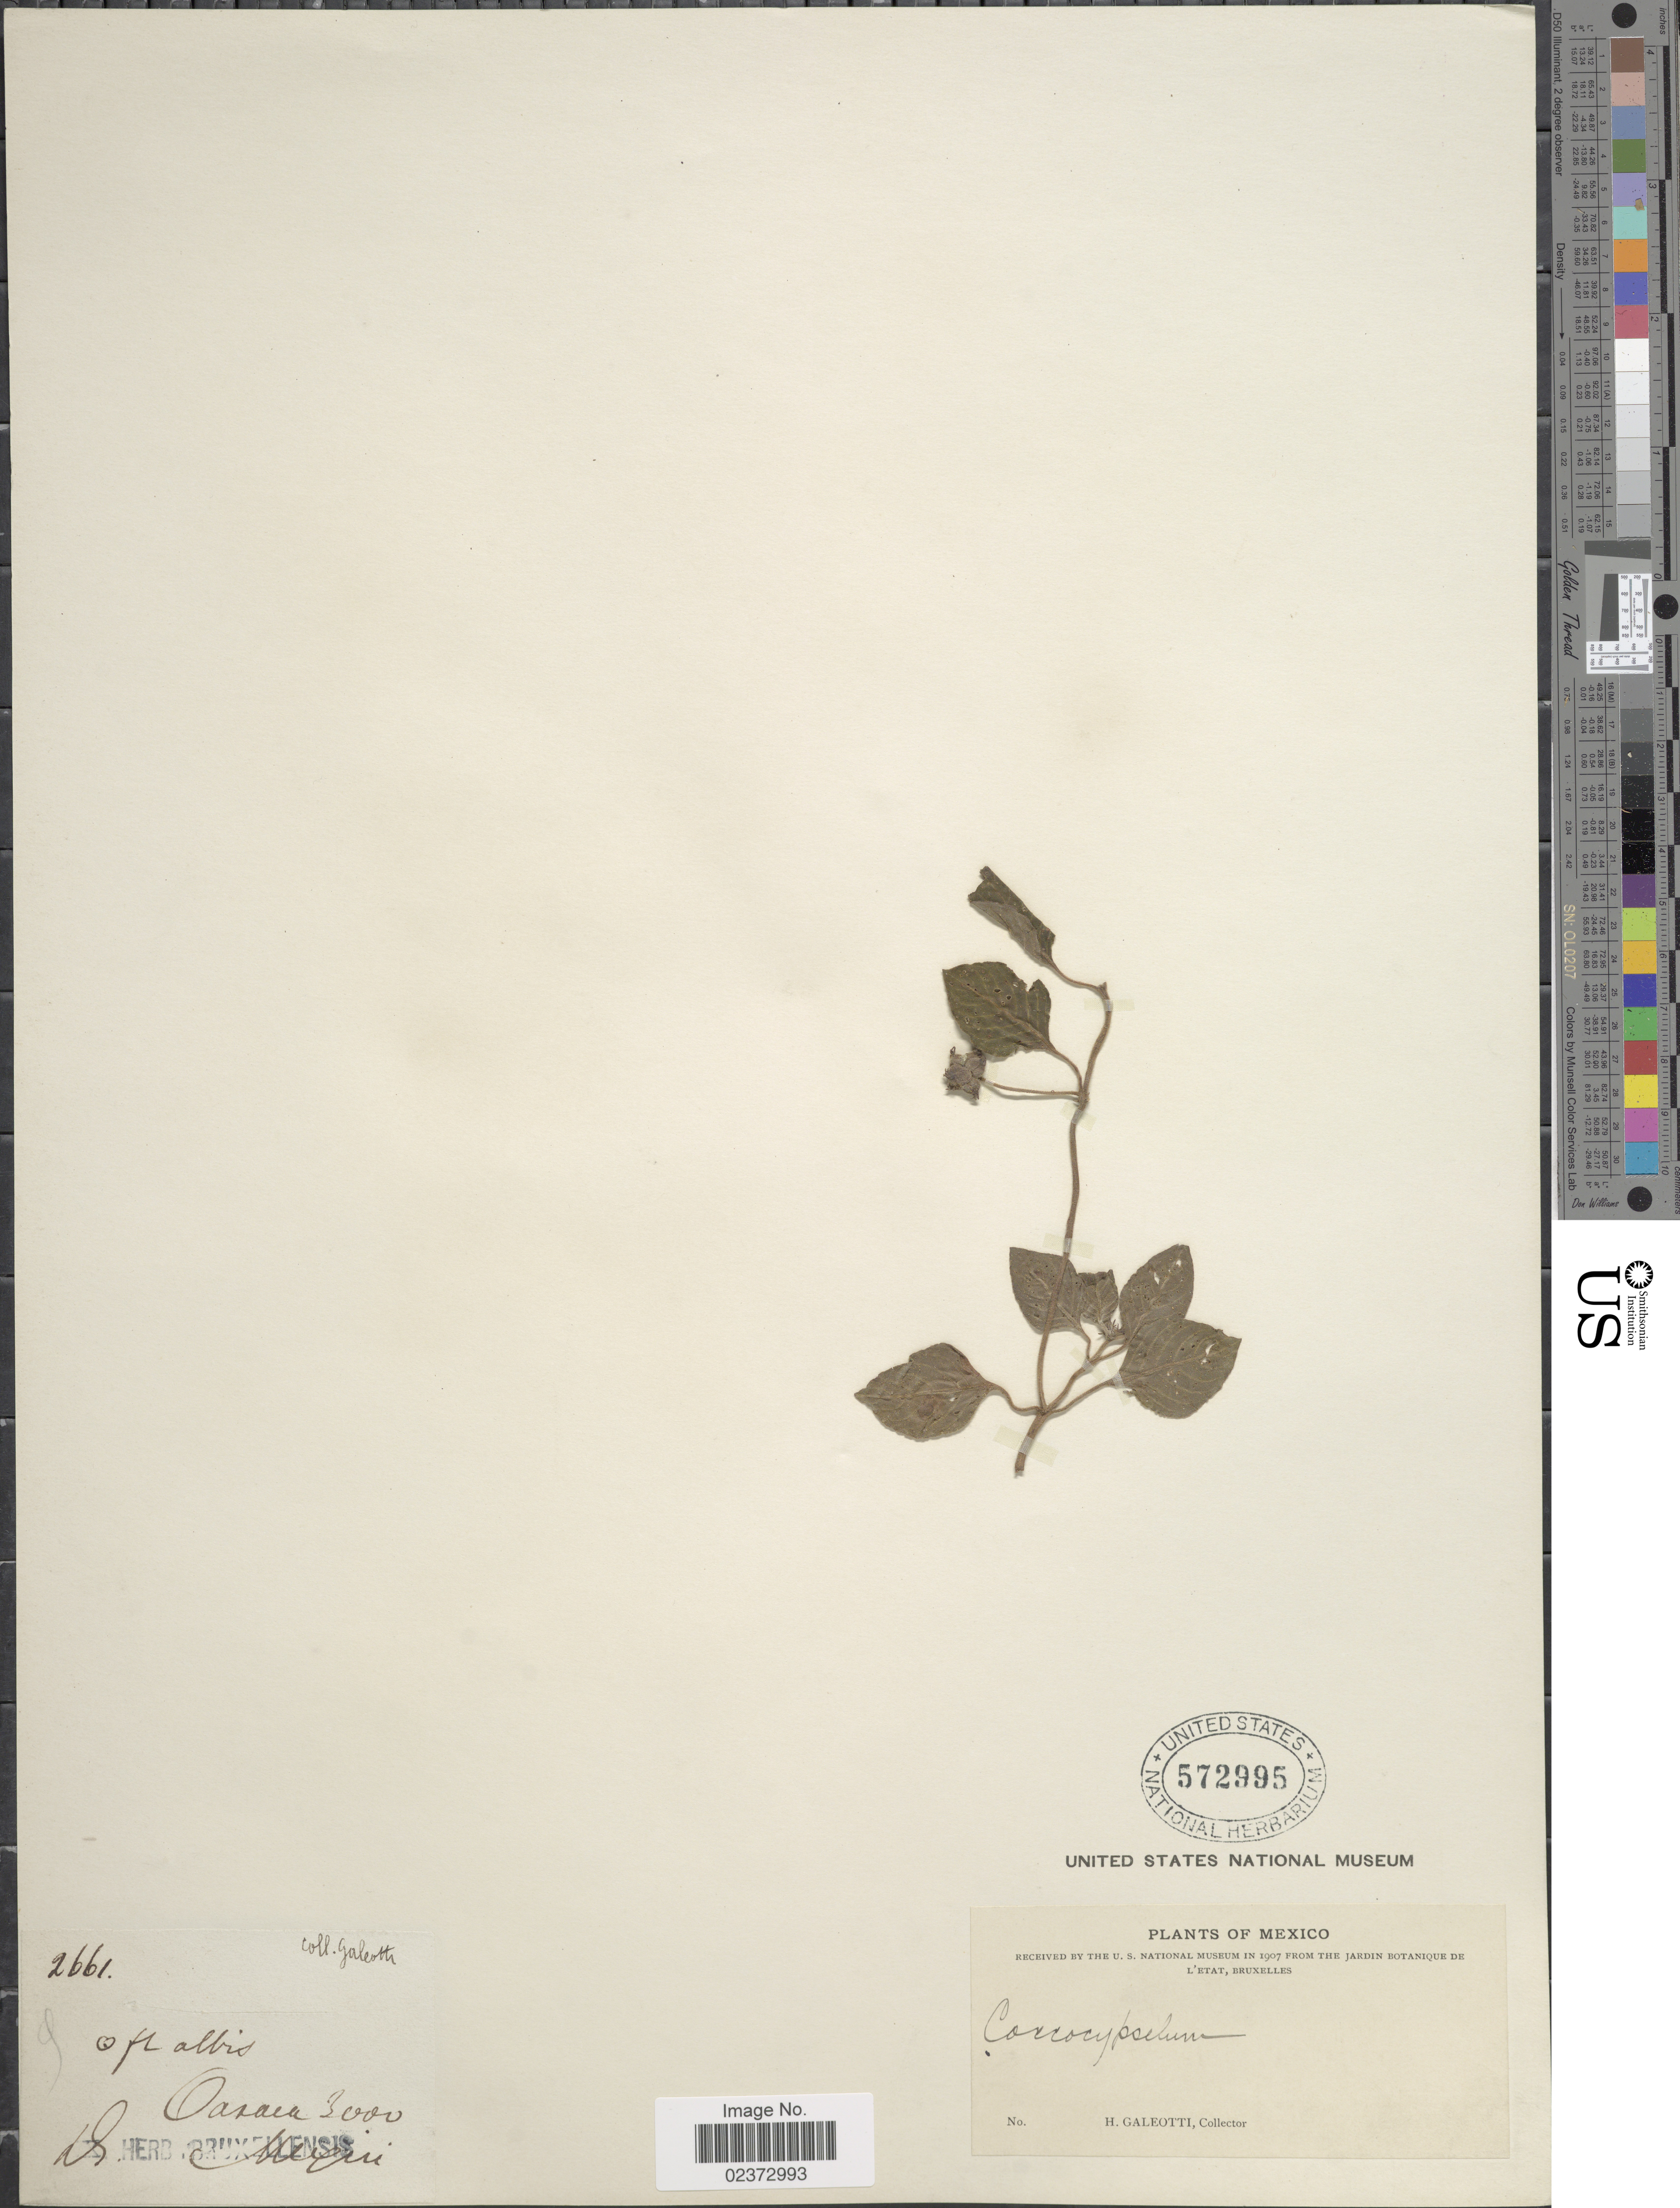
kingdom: Plantae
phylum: Tracheophyta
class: Magnoliopsida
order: Gentianales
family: Rubiaceae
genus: Coccocypselum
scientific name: Coccocypselum guianense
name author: (Aubl.) K. Schum.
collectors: -. Galeotti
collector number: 2661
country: Mexico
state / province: Oaxaca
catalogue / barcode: US 572995